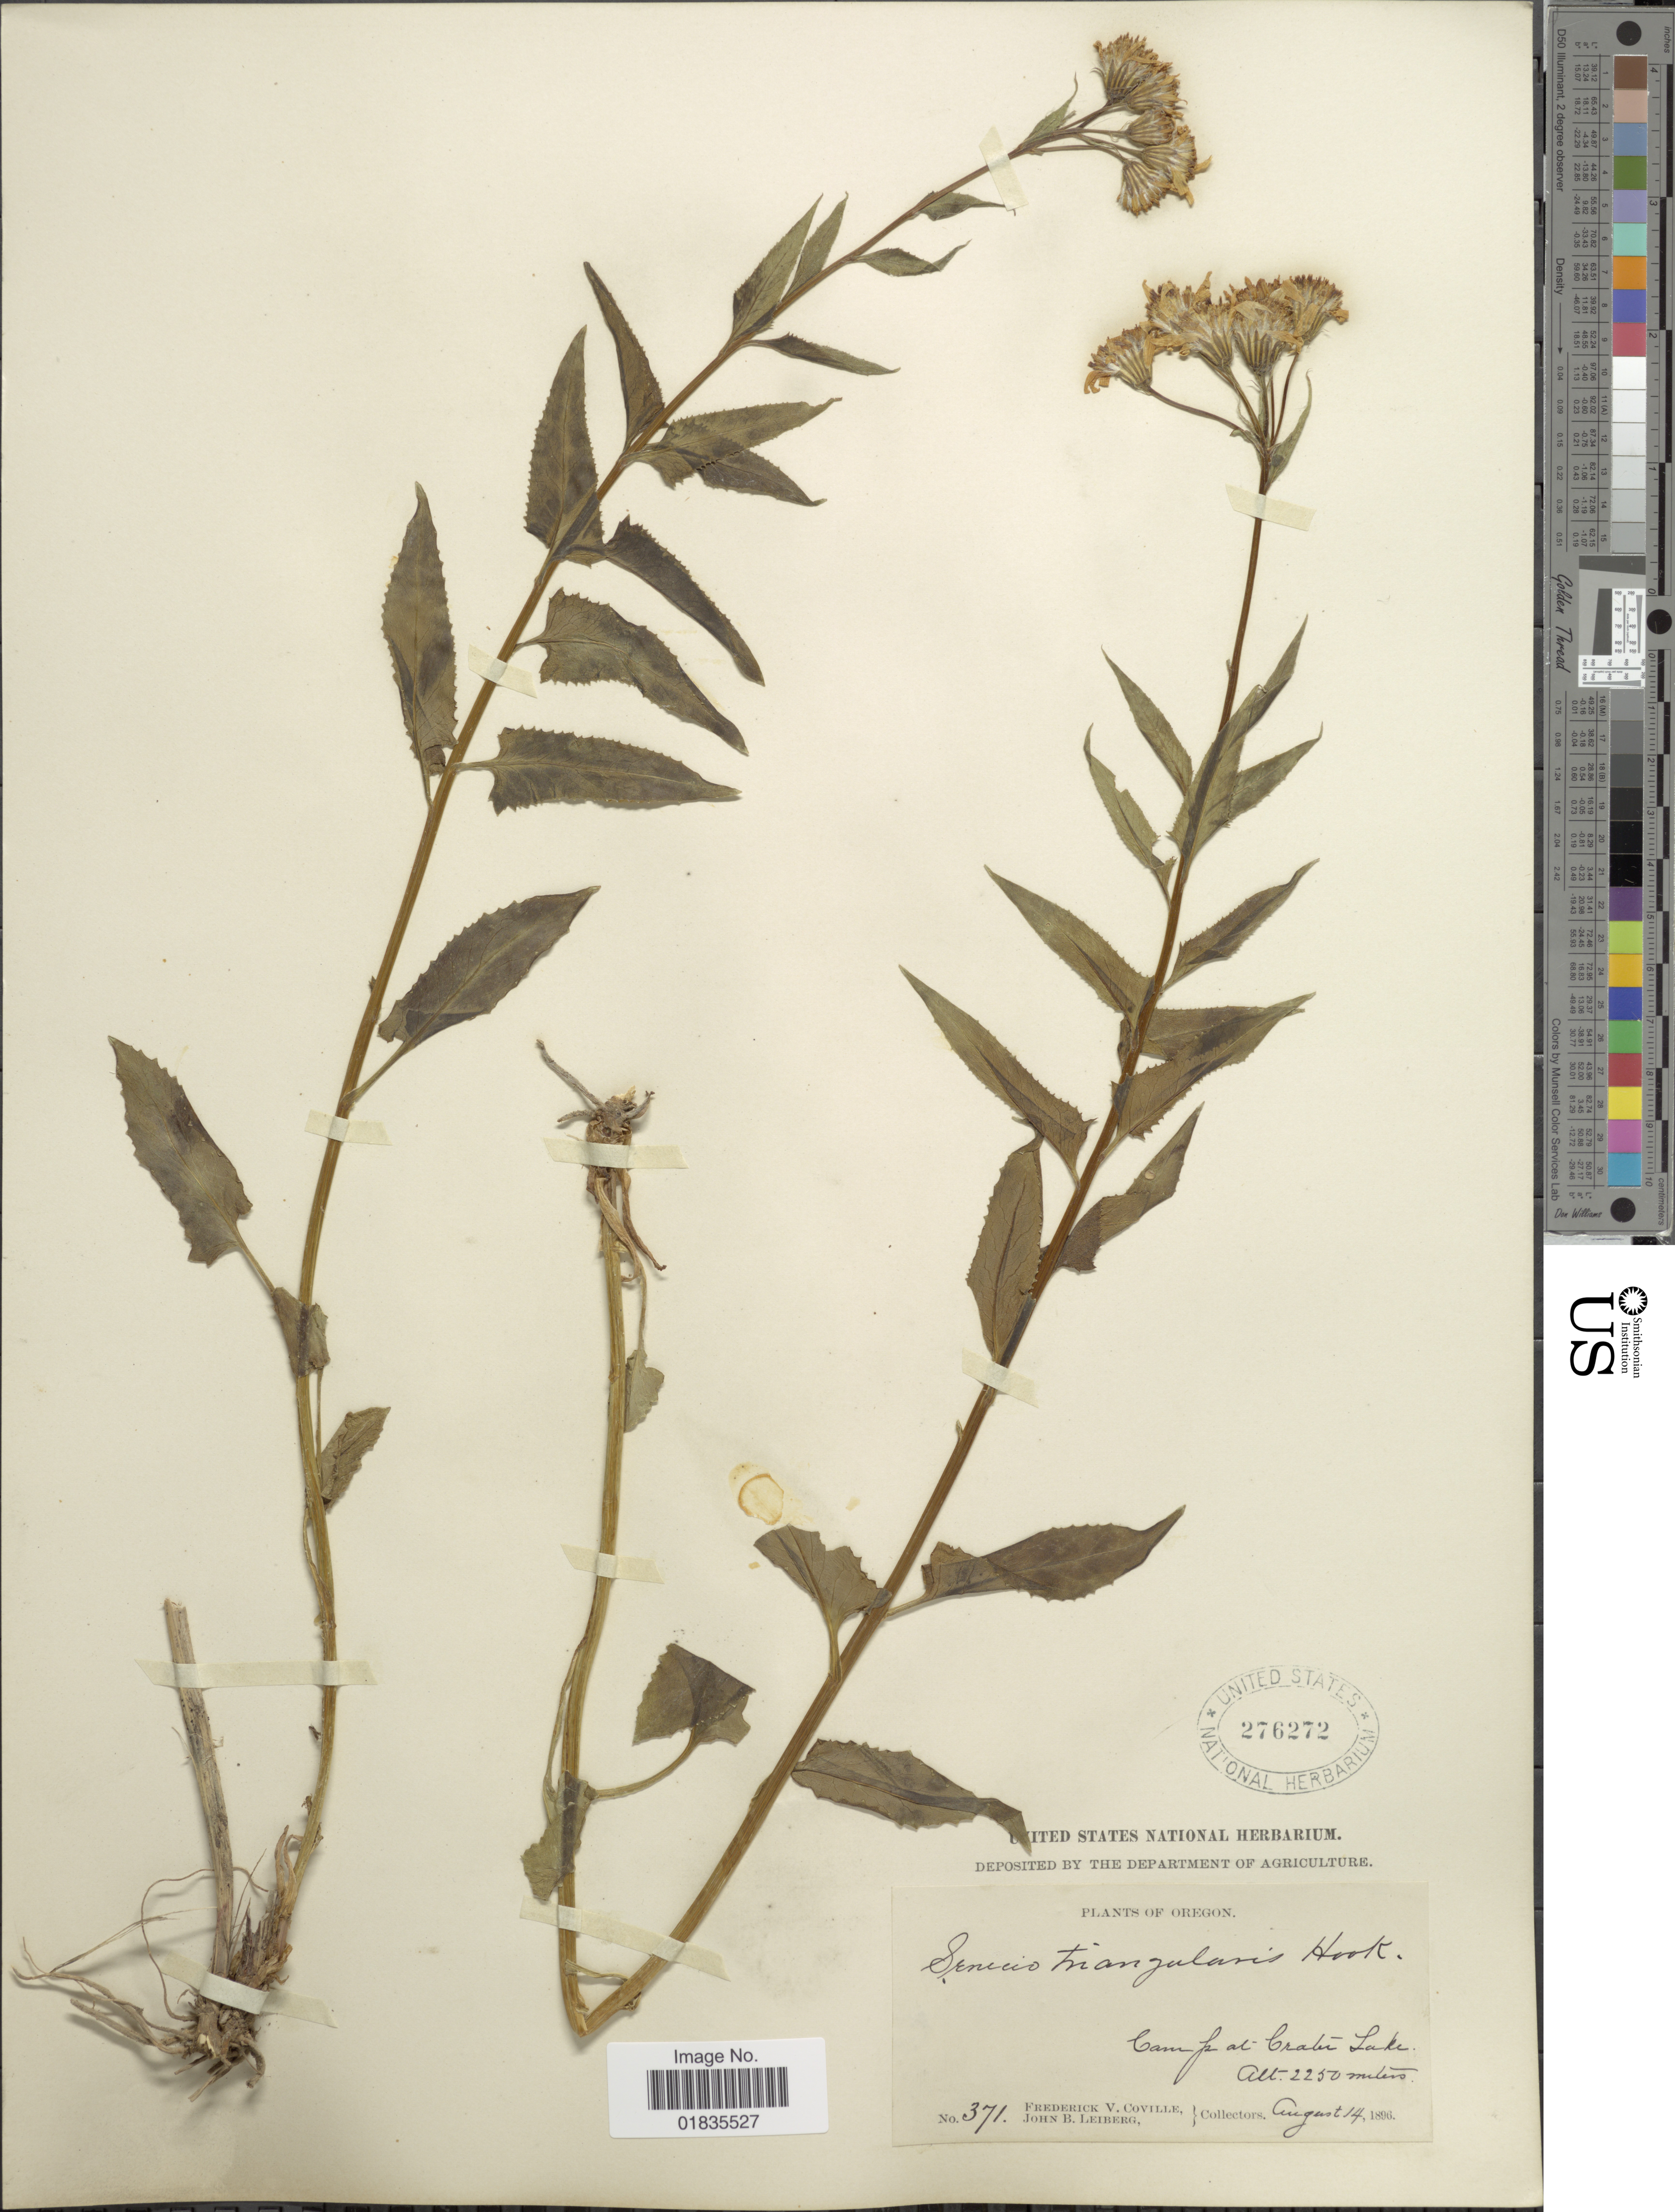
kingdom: Plantae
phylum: Tracheophyta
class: Magnoliopsida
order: Asterales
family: Asteraceae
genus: Senecio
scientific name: Senecio triangularis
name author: Hook.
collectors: F. V. Coville & J. B. Leiberg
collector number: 371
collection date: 1896-08-14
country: United States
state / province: Oregon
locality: Camp at Crater Lake.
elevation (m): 2250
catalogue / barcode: US 276272